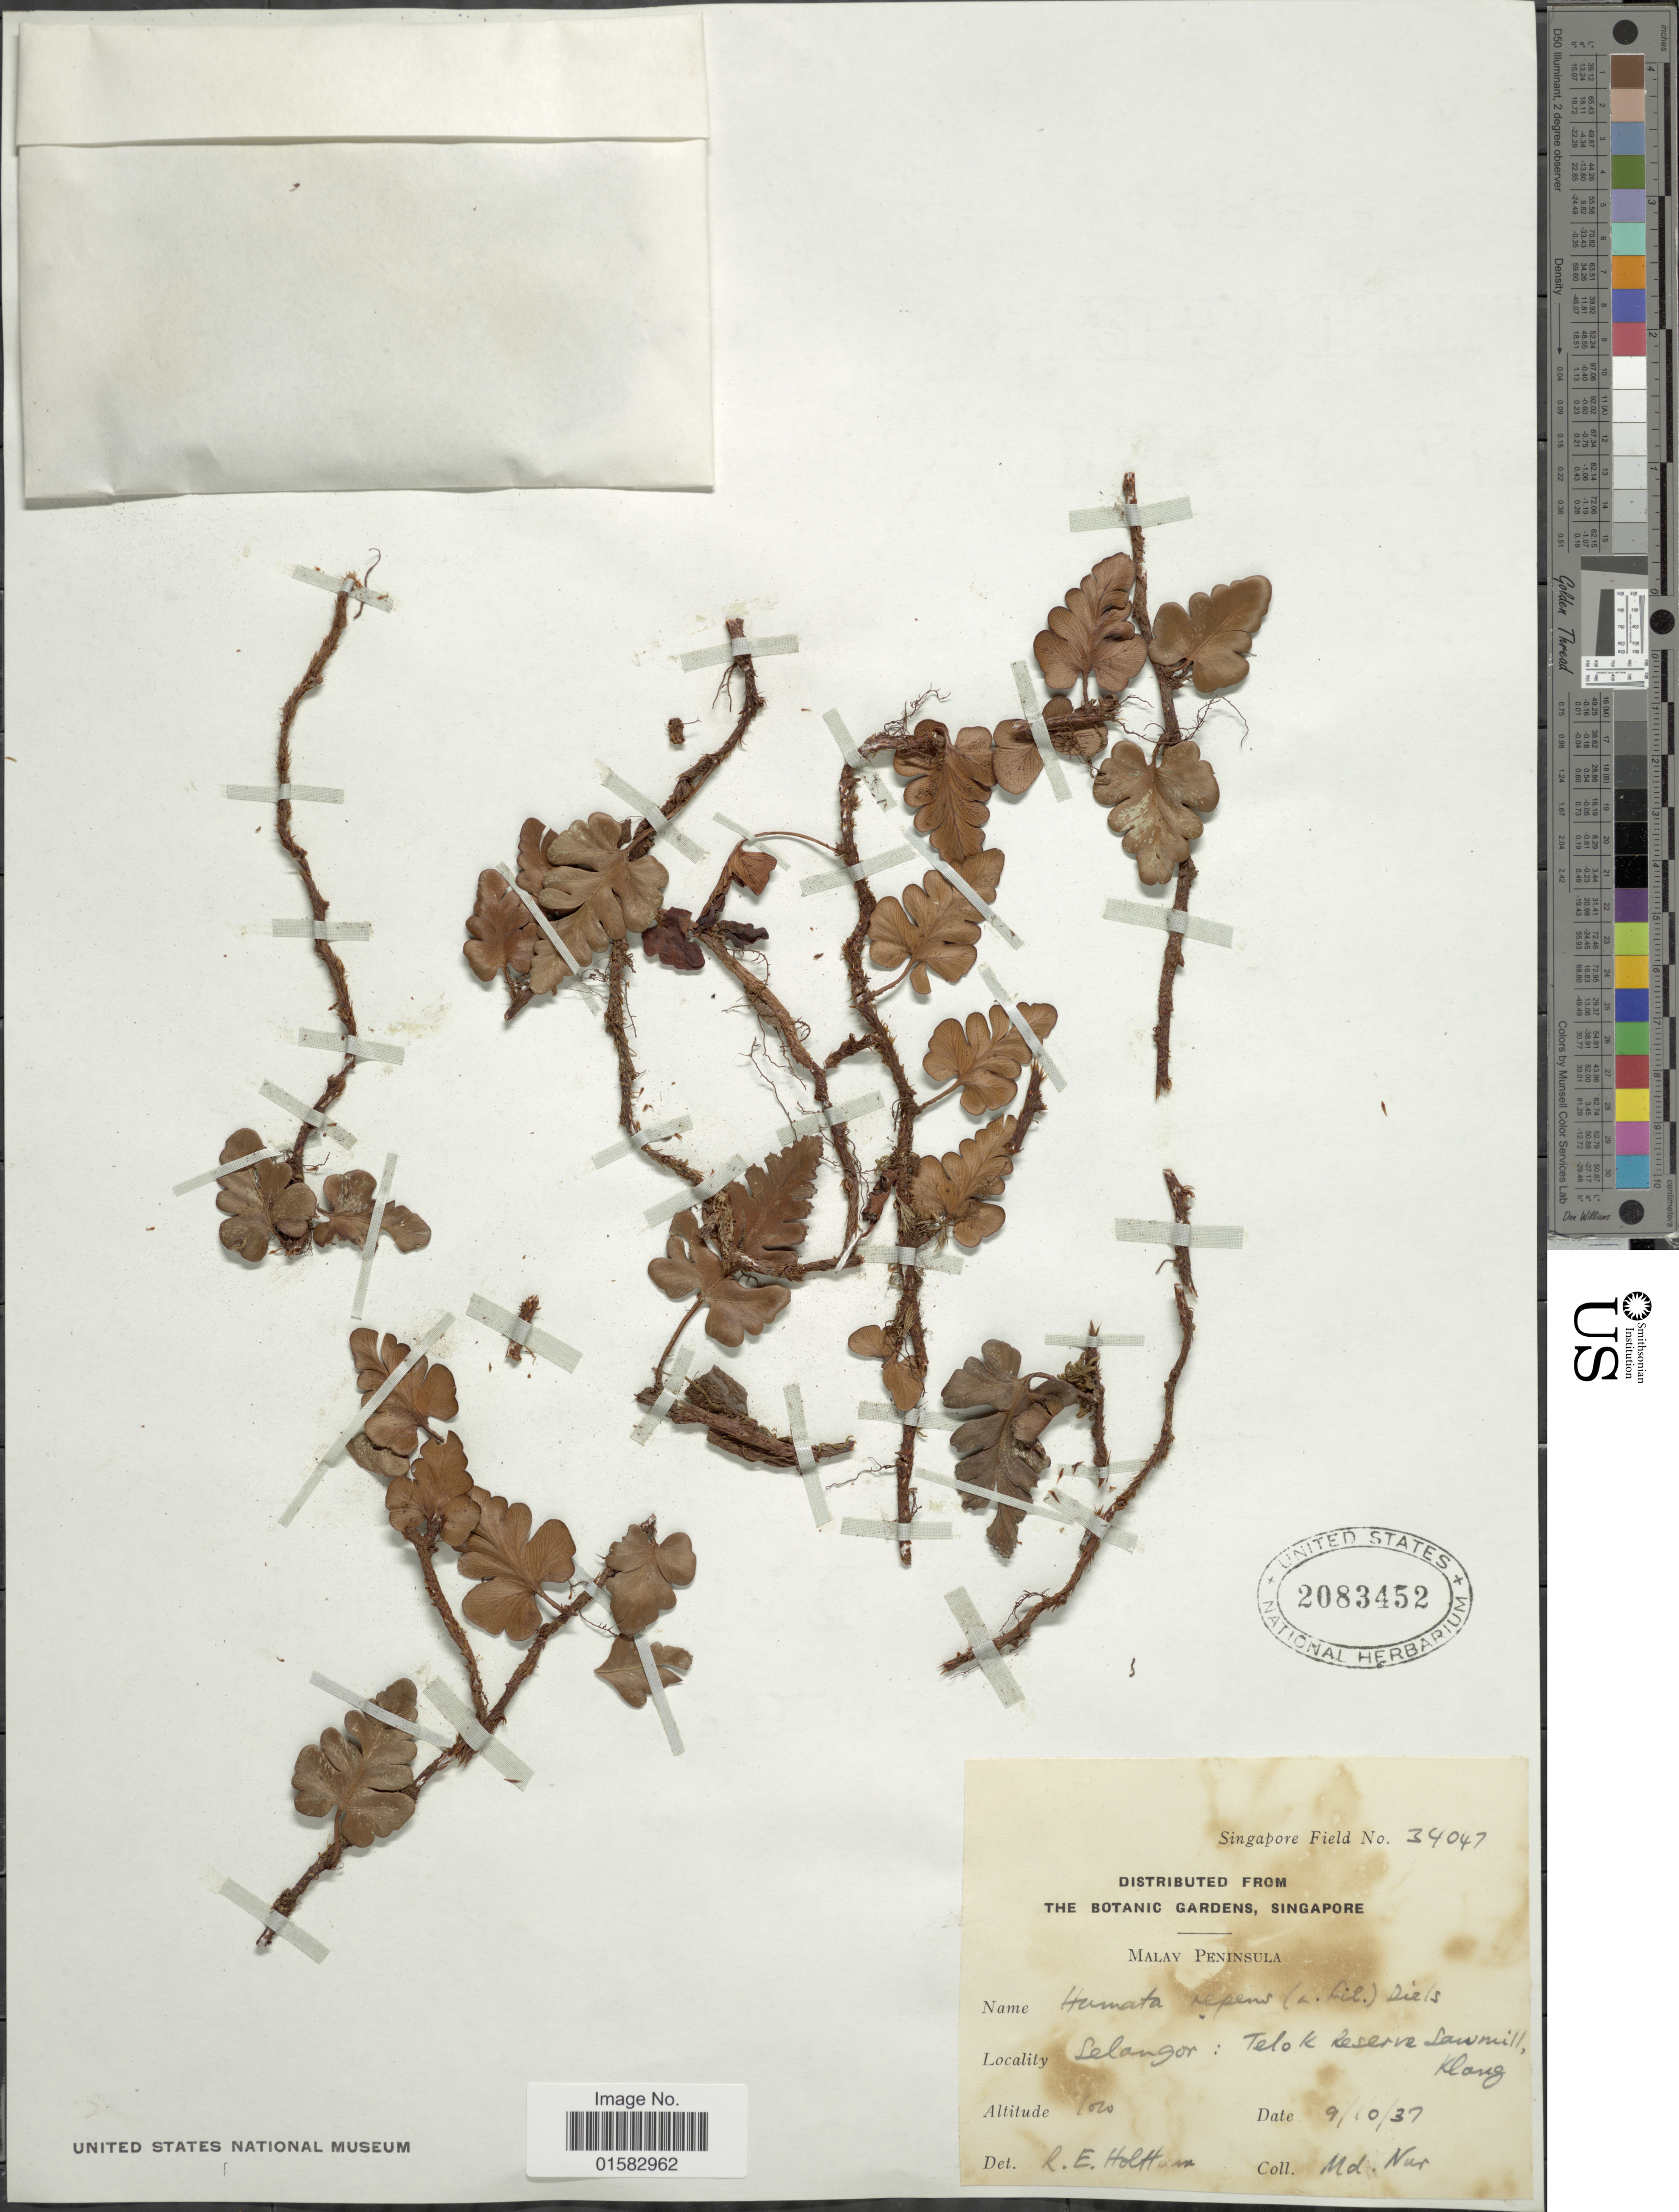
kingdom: Plantae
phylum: Tracheophyta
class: Polypodiopsida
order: Polypodiales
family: Davalliaceae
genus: Davallia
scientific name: Davallia repens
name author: (L. f.) Kuhn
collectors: M. Nur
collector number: Singapore Field 34047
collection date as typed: Transcribed d/m/y: 7/10/37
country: Malaysia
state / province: Selangor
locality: Telo K Reserve Lawmill, Klang [interpreted]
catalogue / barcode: US 2083452